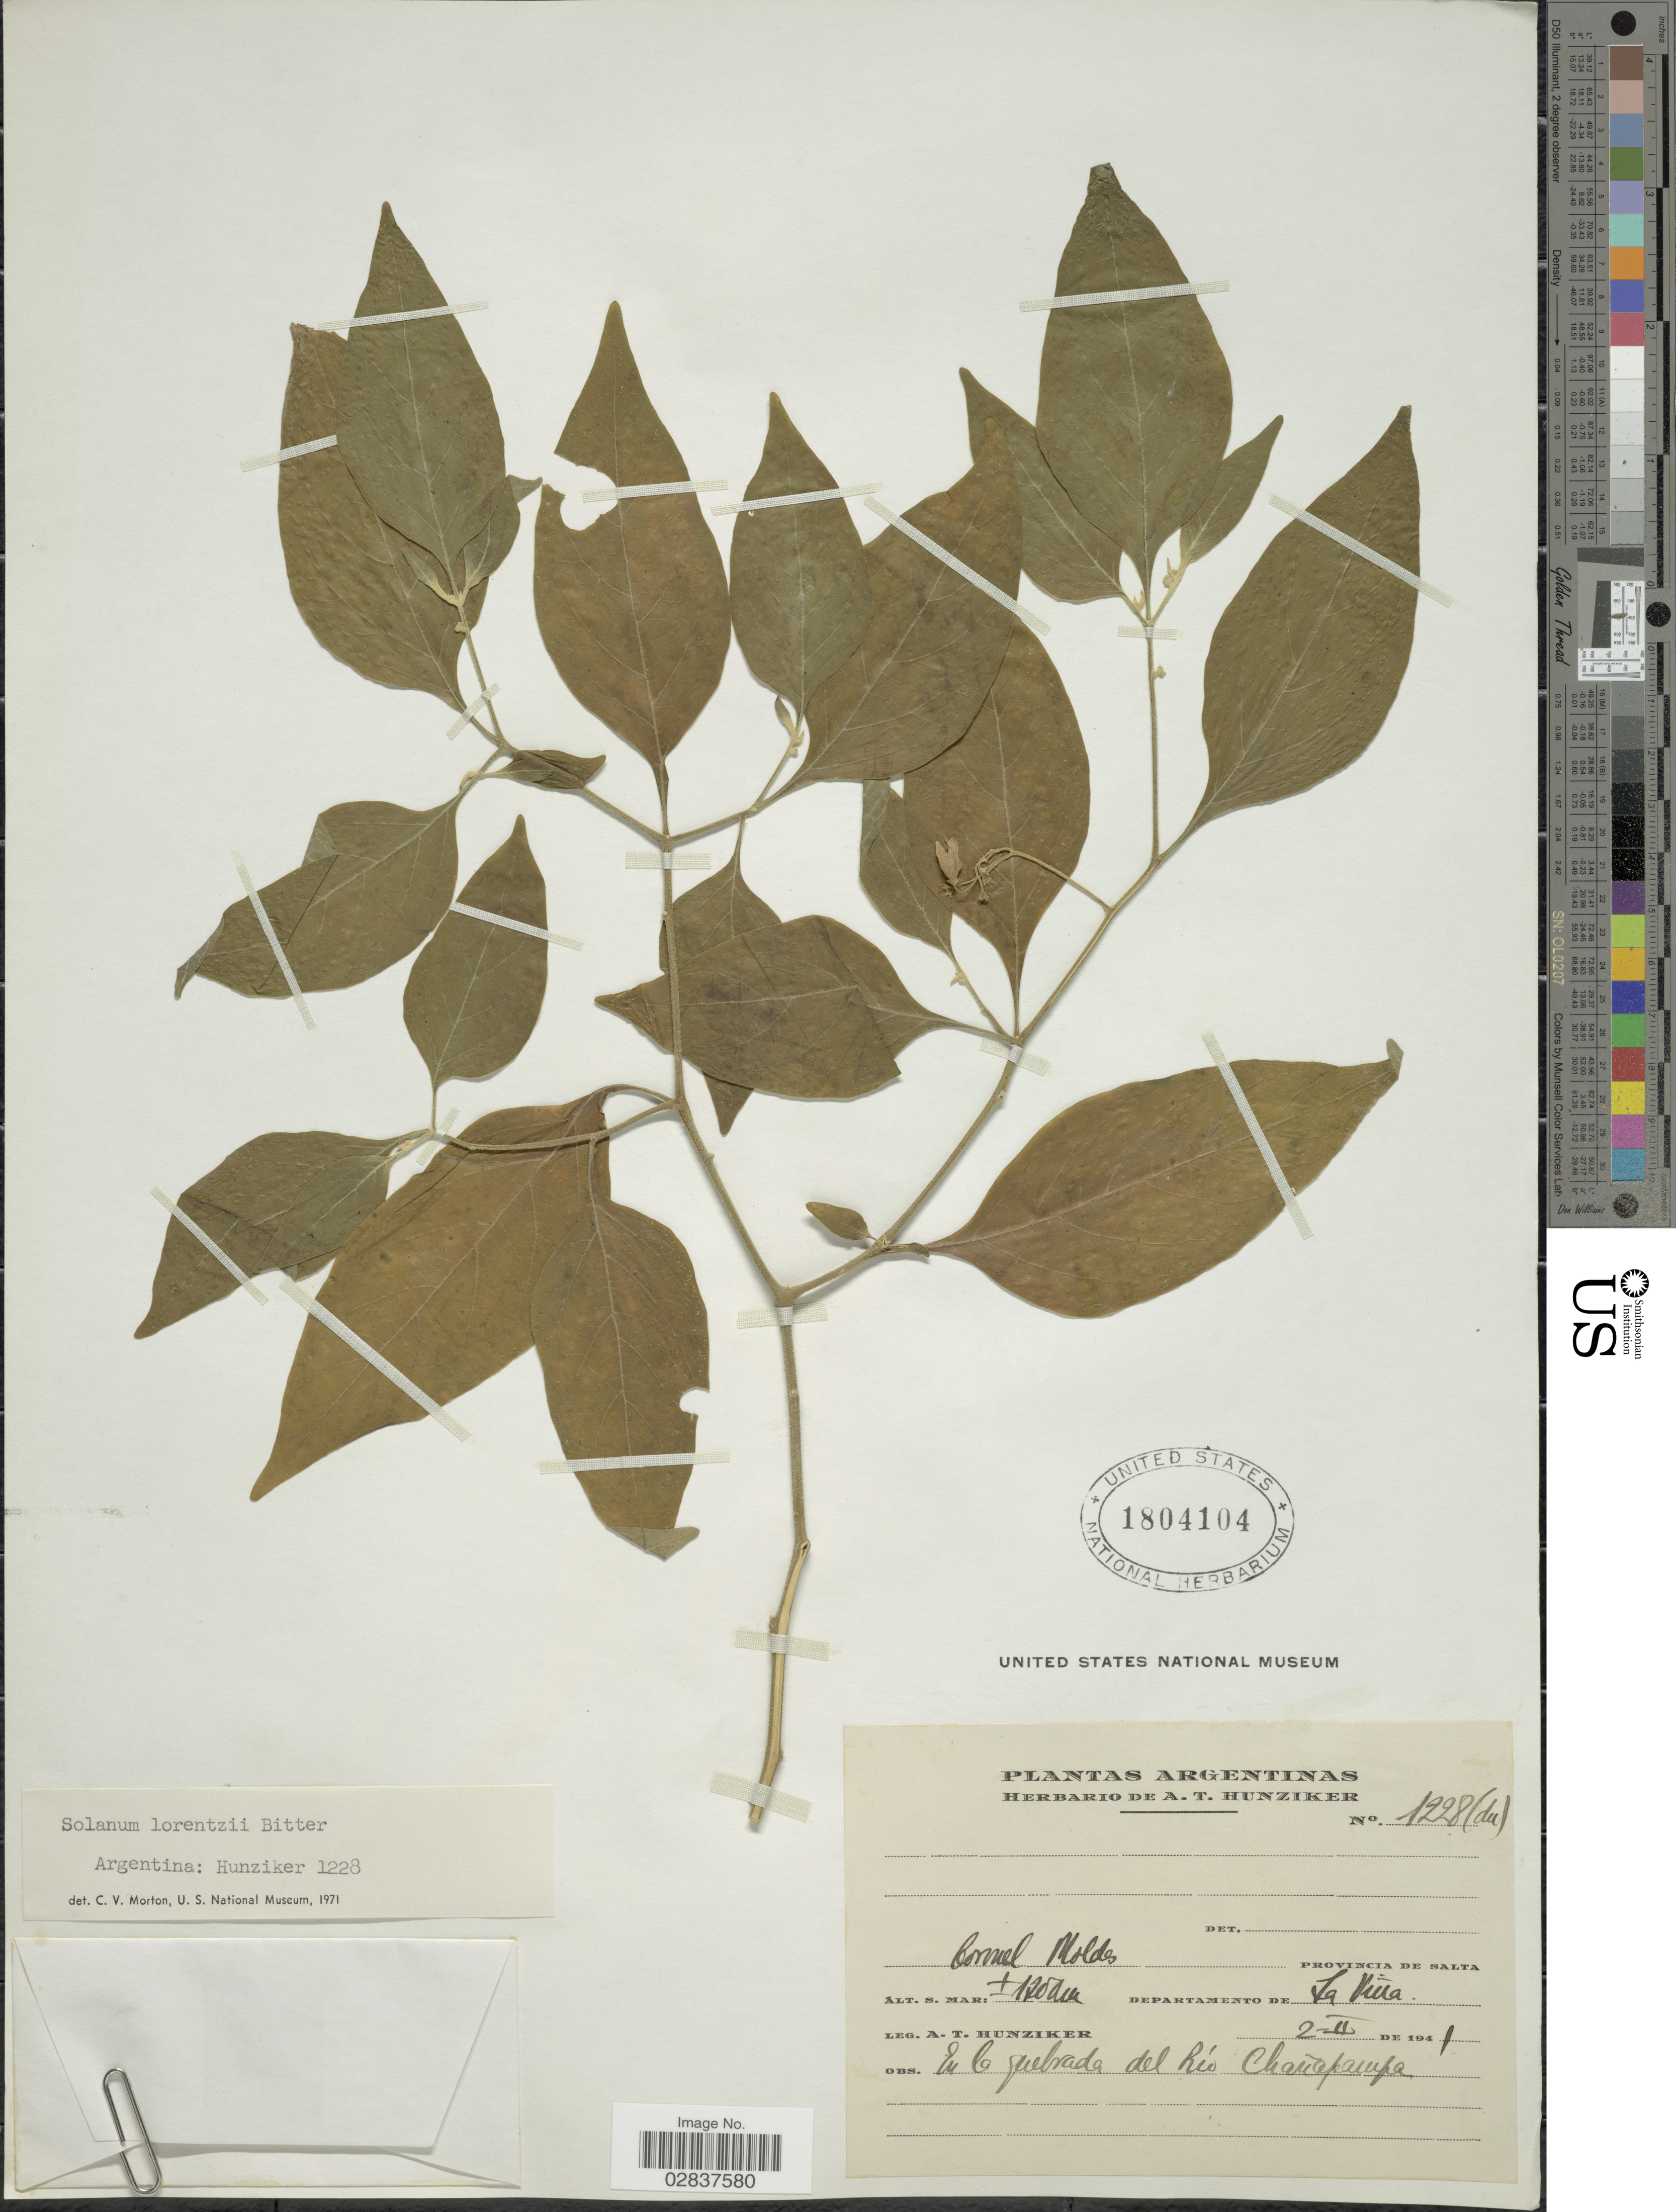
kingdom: Plantae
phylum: Tracheophyta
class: Magnoliopsida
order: Solanales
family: Solanaceae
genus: Solanum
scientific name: Solanum lorentzii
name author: Bitter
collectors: A. T. Hunziker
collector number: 1228(du)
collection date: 1941-02-02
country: Argentina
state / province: Salta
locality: Comel Molds, Departamento de La Vina.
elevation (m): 1200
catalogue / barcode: US 1804104